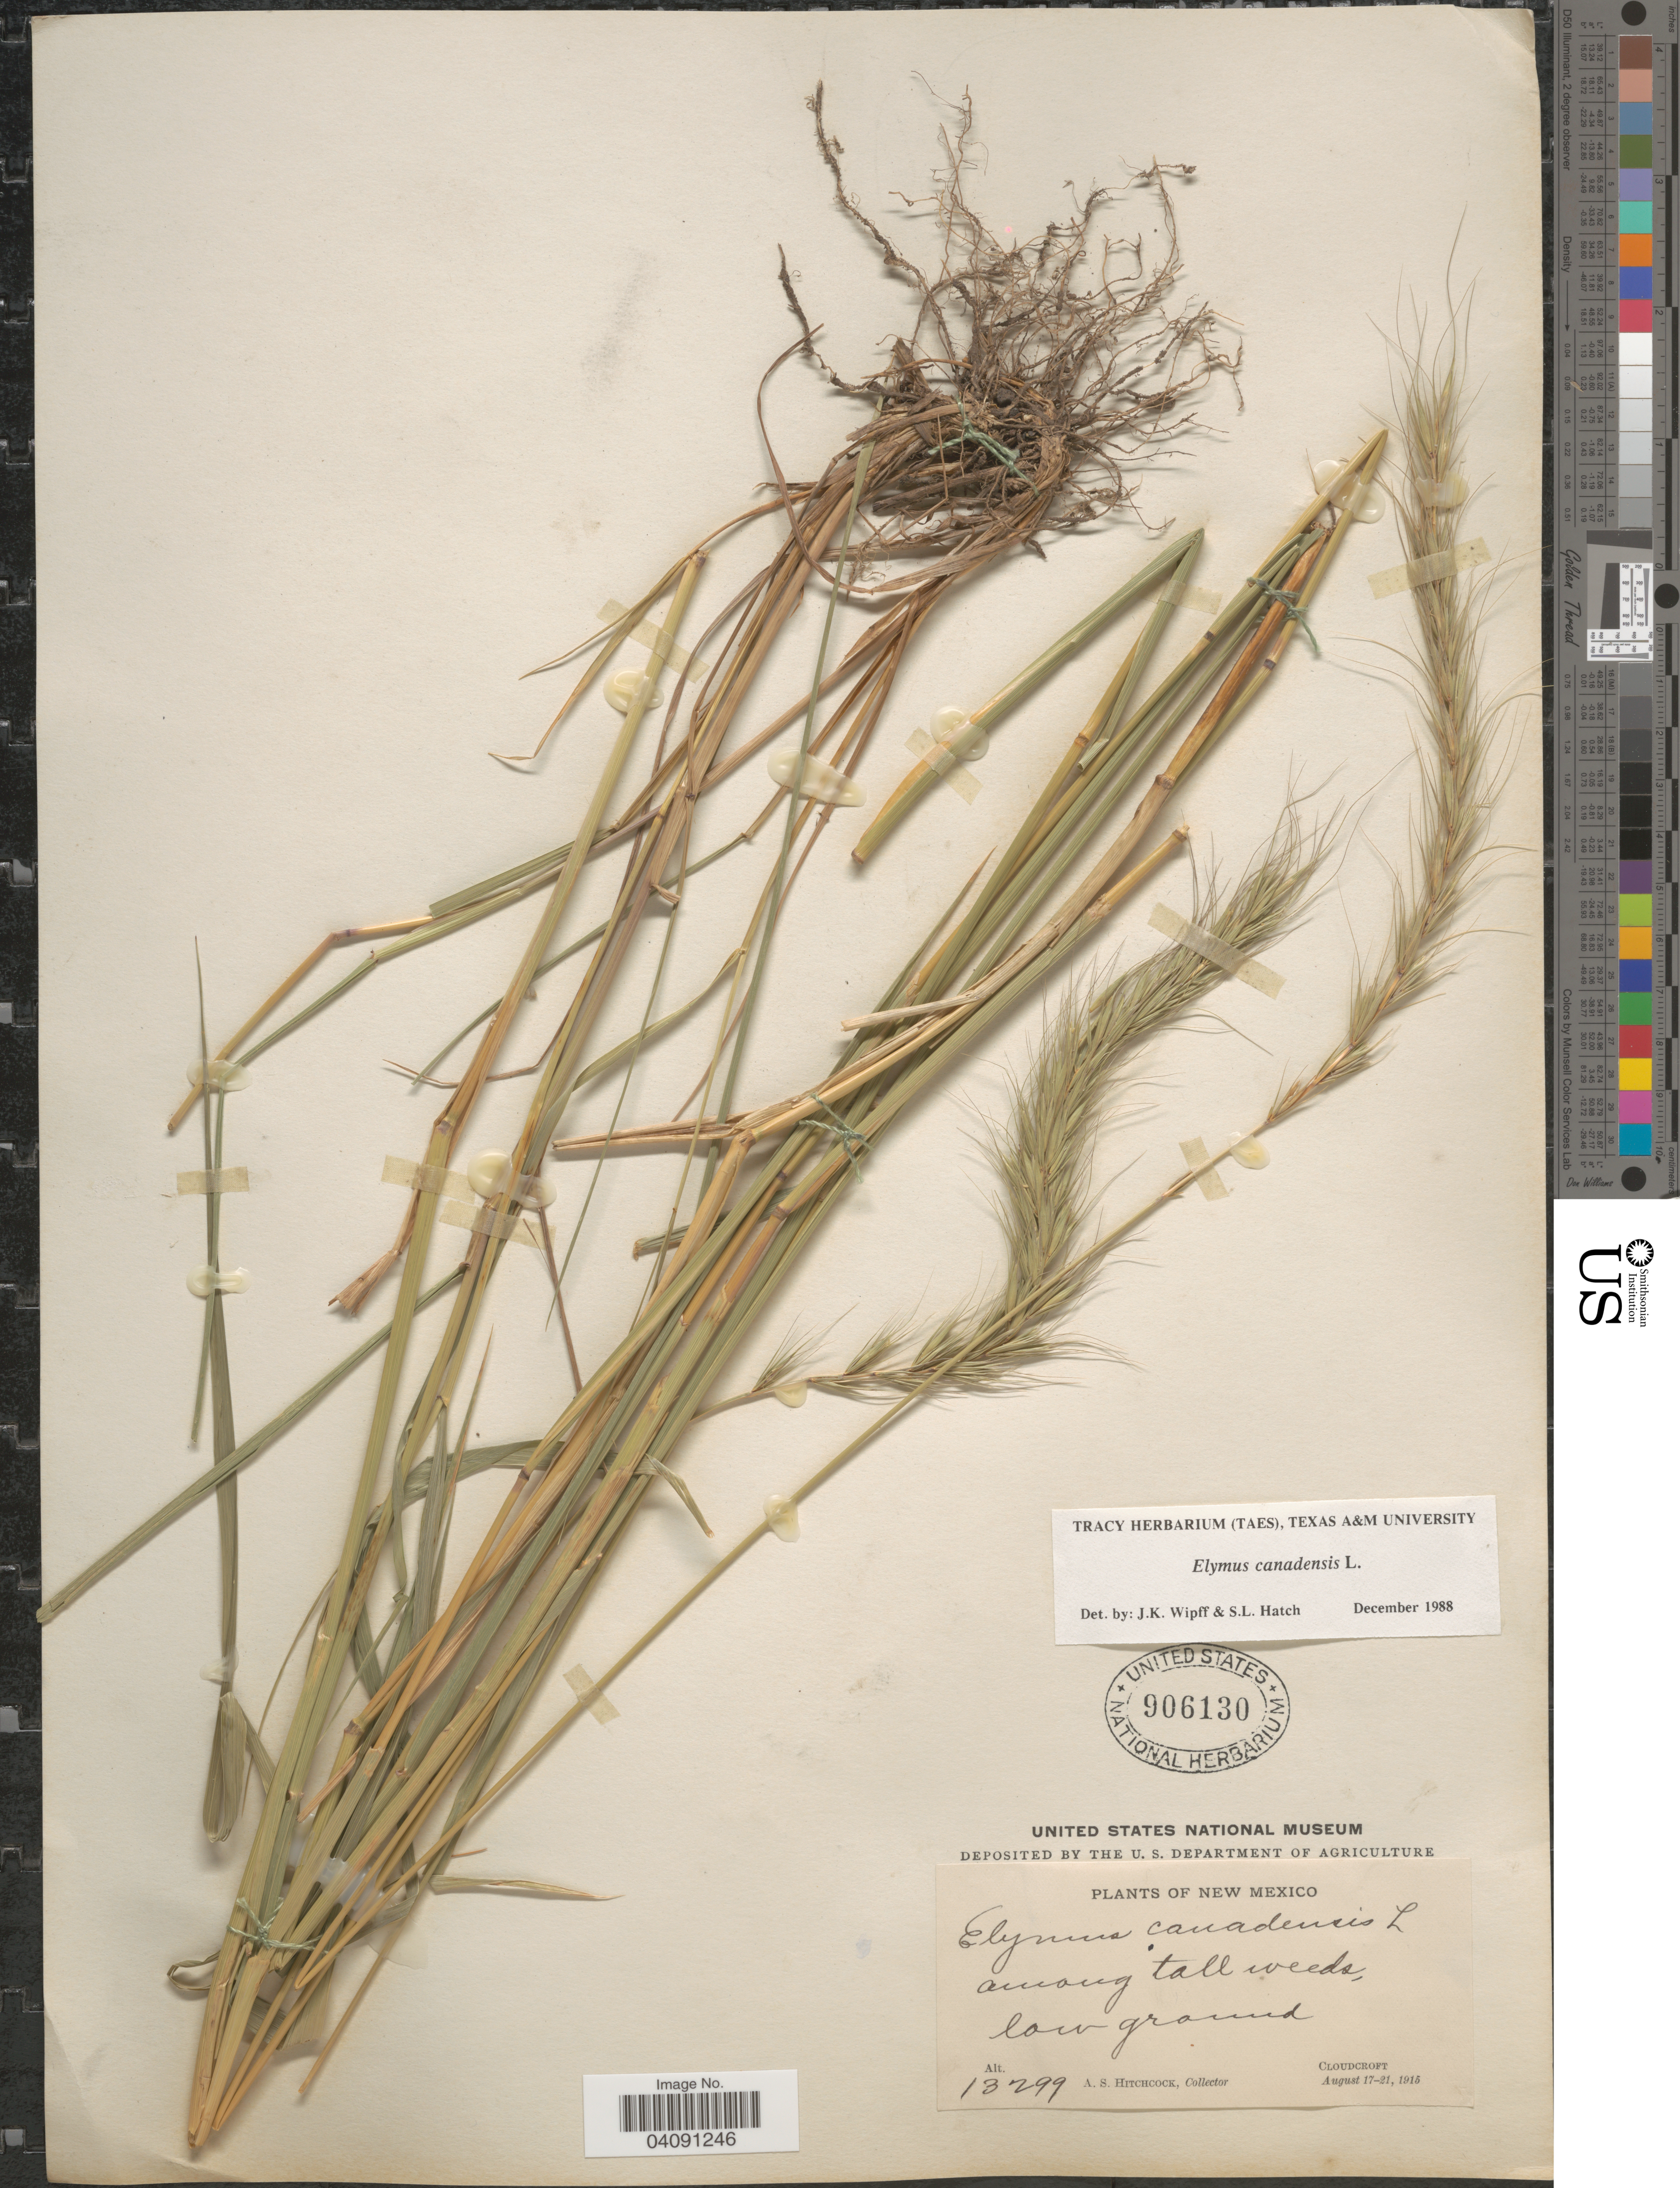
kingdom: Plantae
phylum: Tracheophyta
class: Liliopsida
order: Poales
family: Poaceae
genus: Elymus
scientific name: Elymus canadensis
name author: L.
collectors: A. S. Hitchcock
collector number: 13299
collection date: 1915-08-17/1915-08-21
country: United States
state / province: New Mexico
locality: Cloudcroft.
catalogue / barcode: US 906130